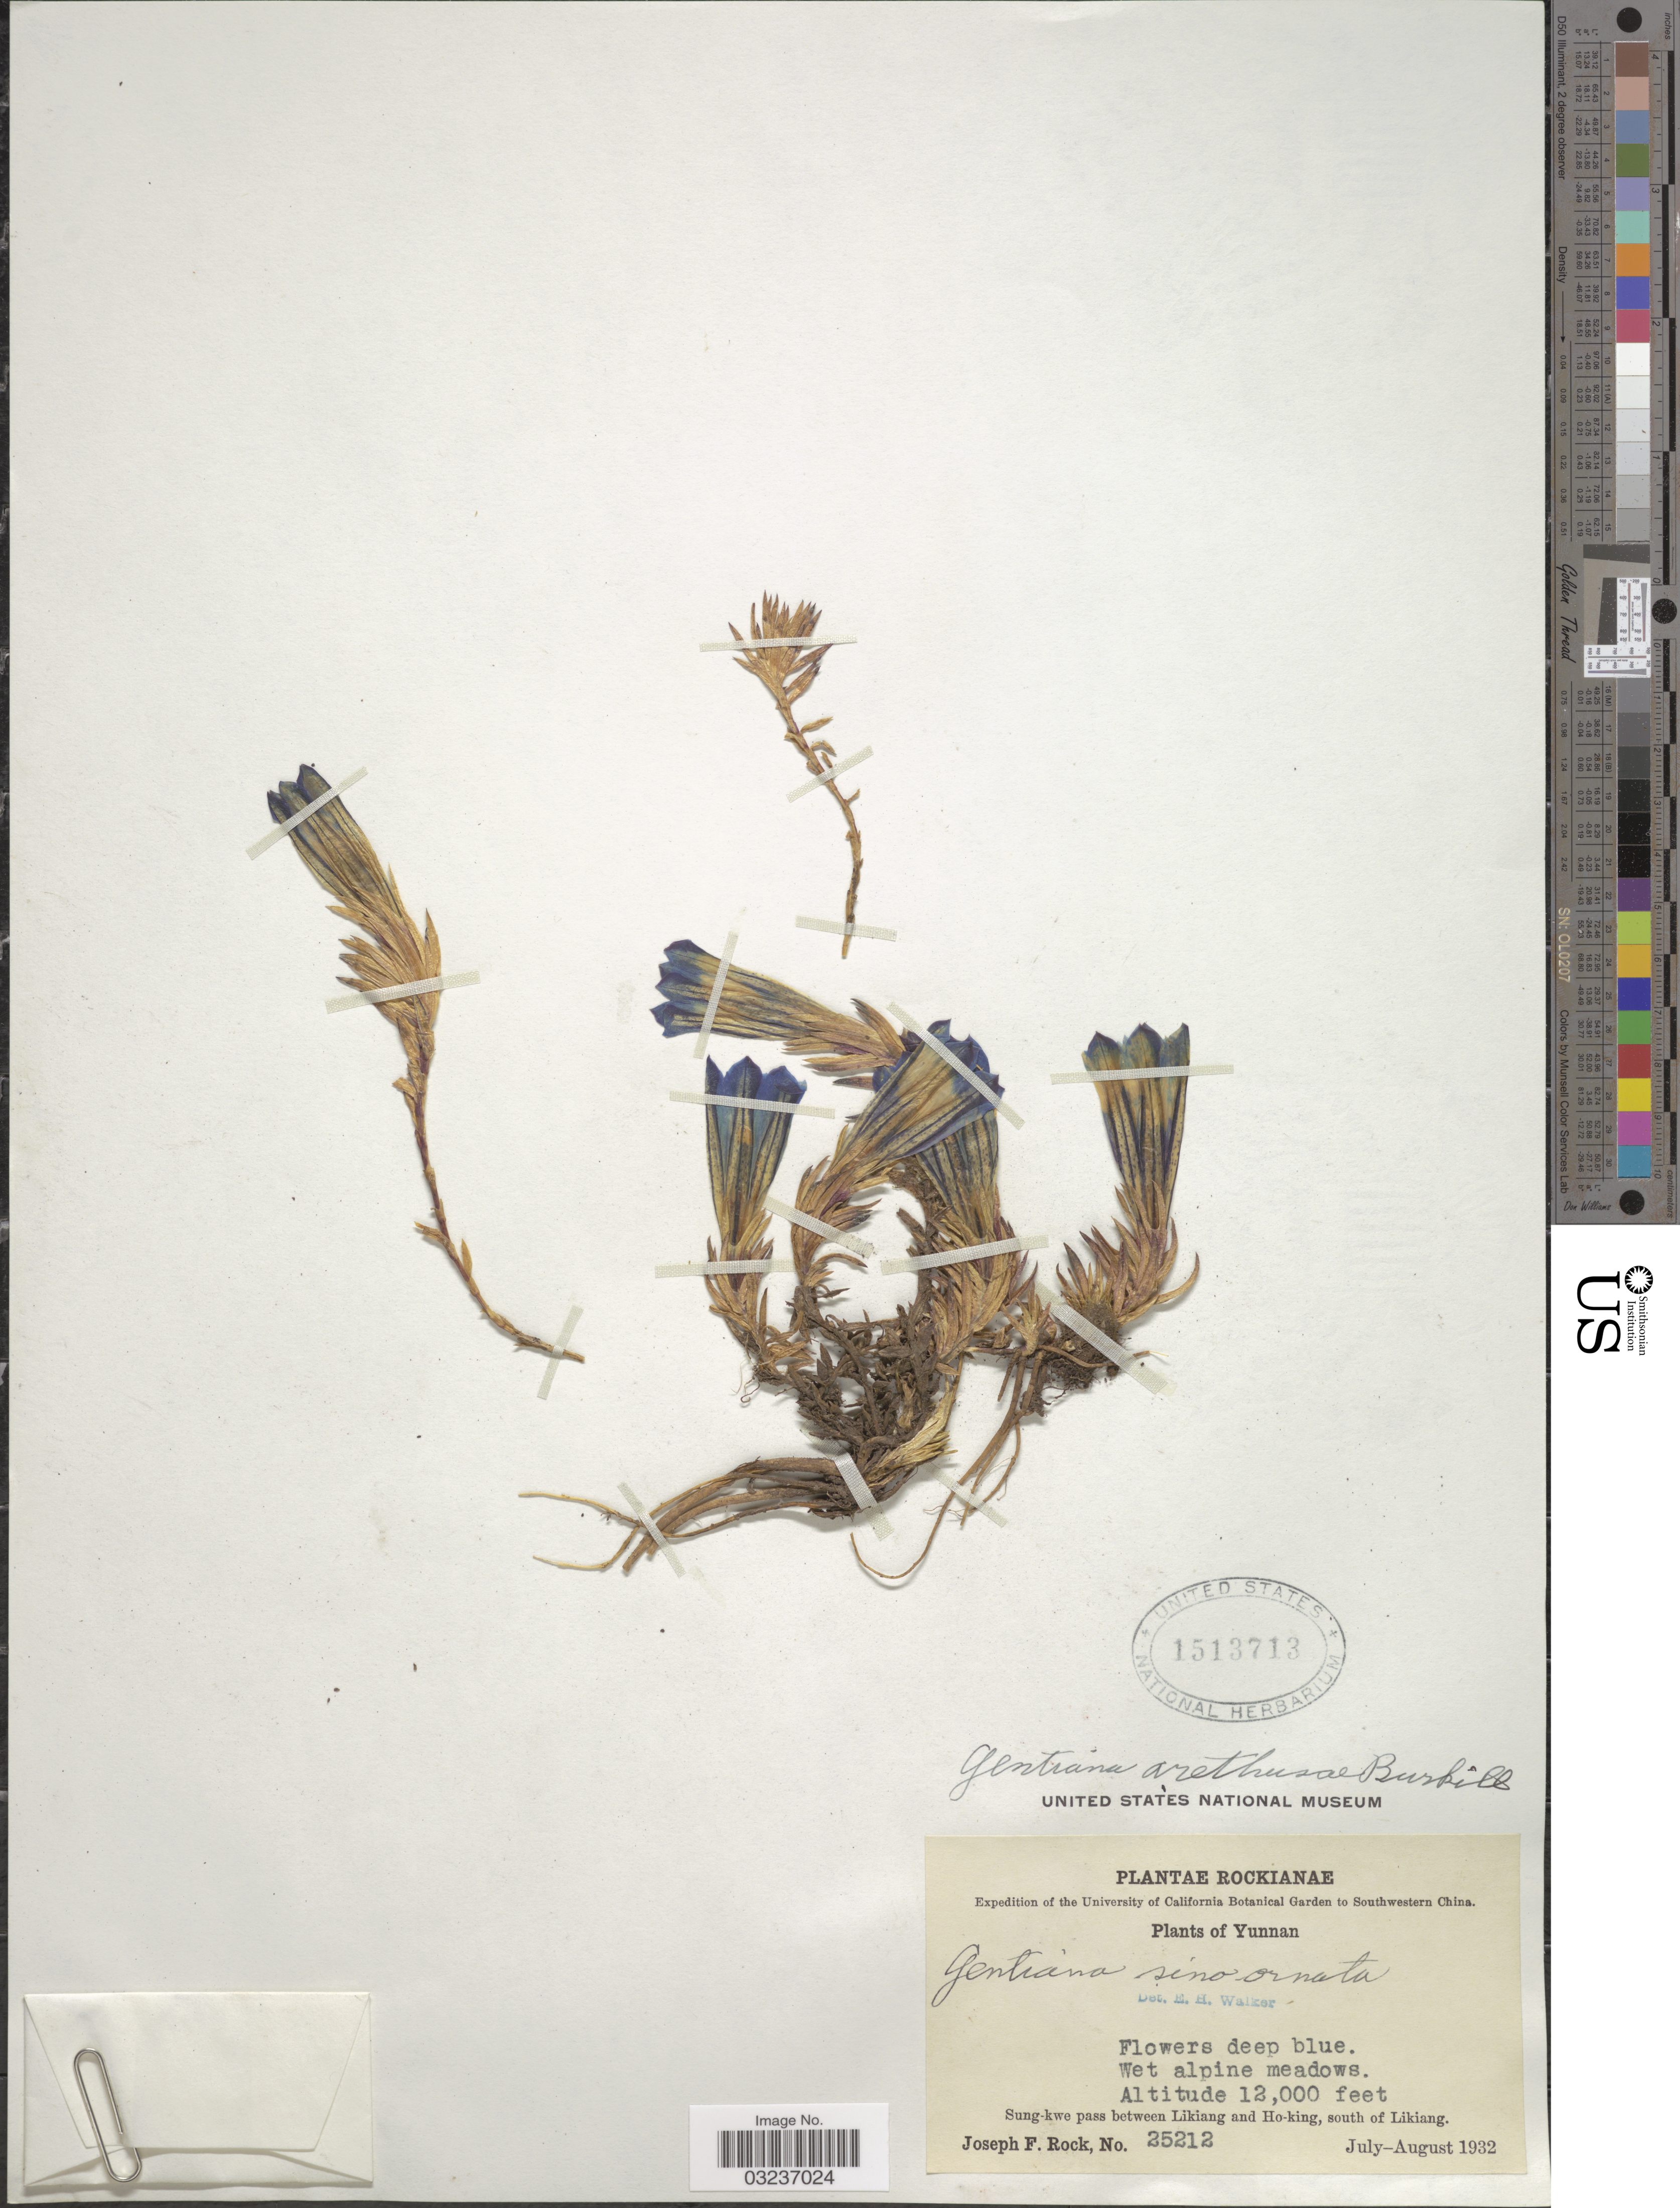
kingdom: Plantae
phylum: Tracheophyta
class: Magnoliopsida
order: Gentianales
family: Gentianaceae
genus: Gentiana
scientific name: Gentiana sino-ornata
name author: Balf. f.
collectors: J. F. Rock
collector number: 25212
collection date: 1932-07/1932-08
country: China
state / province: Yunnan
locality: Southwestern China, Sung-kwe pass between Likiang and Ho-king, south of Likiang.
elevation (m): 3658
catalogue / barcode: US 1513713